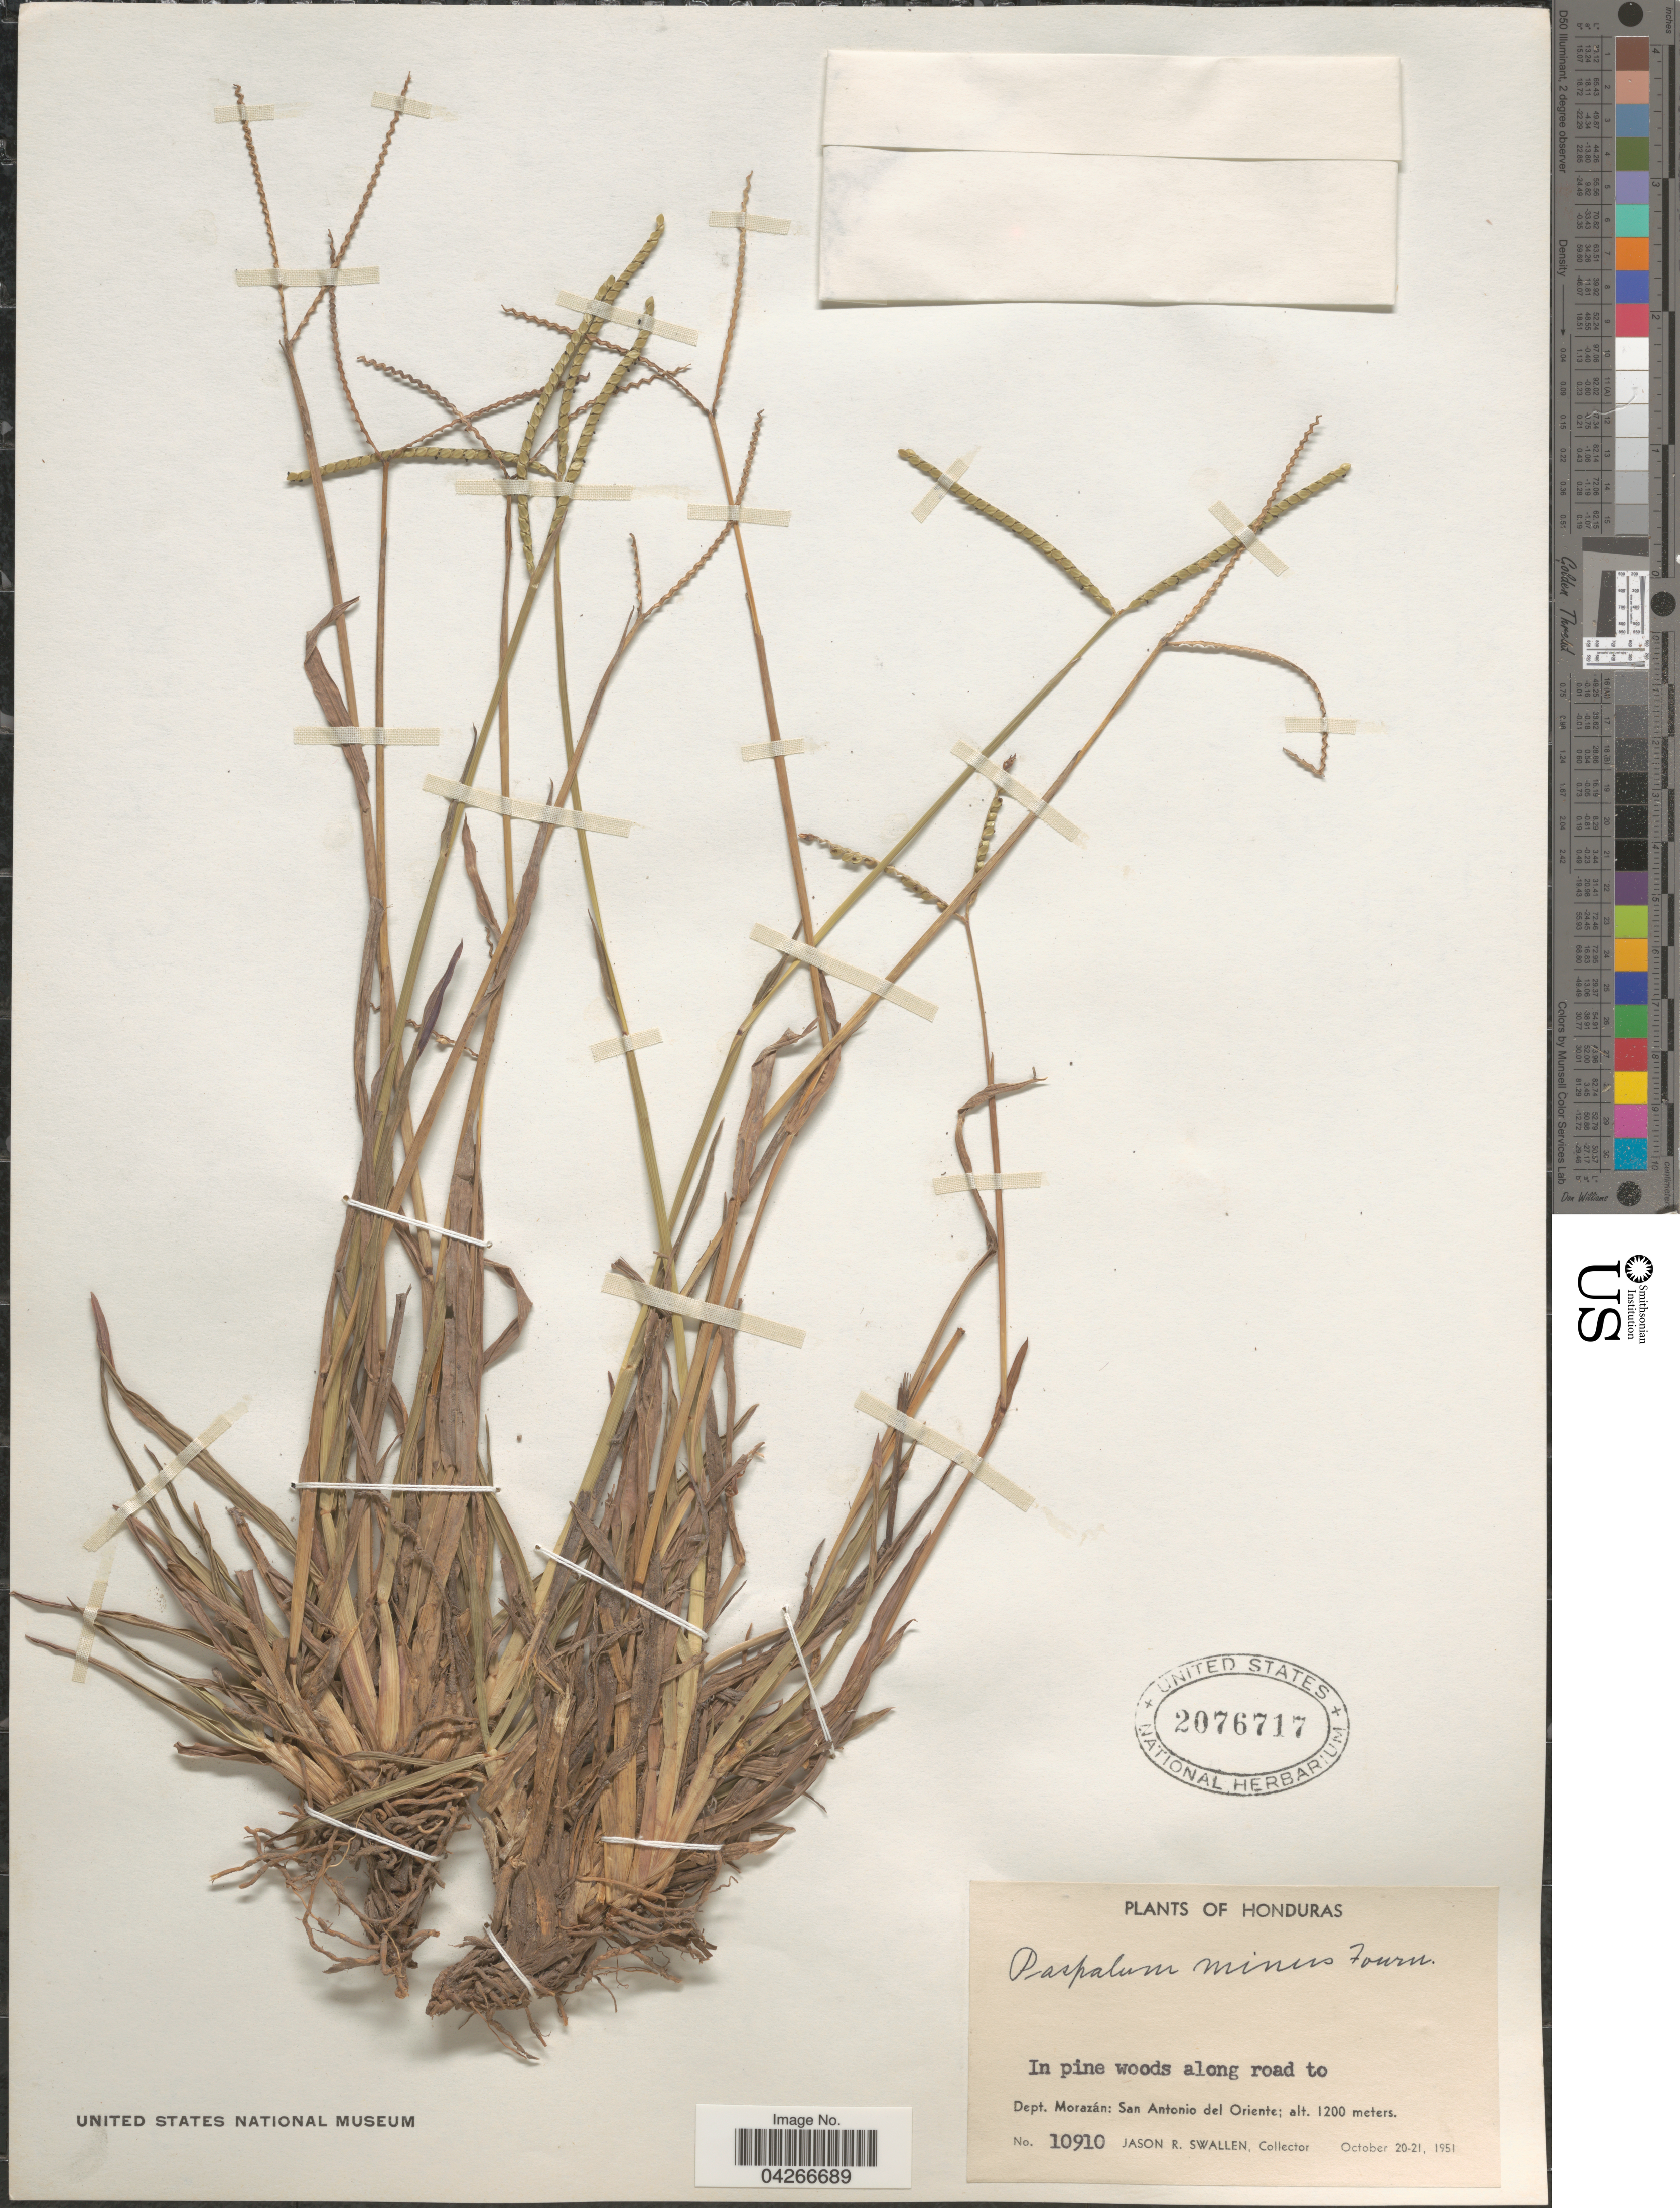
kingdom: Plantae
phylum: Tracheophyta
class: Liliopsida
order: Poales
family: Poaceae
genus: Paspalum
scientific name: Paspalum minus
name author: E. Fourn.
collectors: J. R. Swallen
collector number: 10910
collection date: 1951-10-20/1951-10-21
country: Honduras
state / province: Fco. Morazán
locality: Along road to Dept. Morazán: San Antonio del Oriente.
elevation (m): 1200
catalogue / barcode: US 2076717